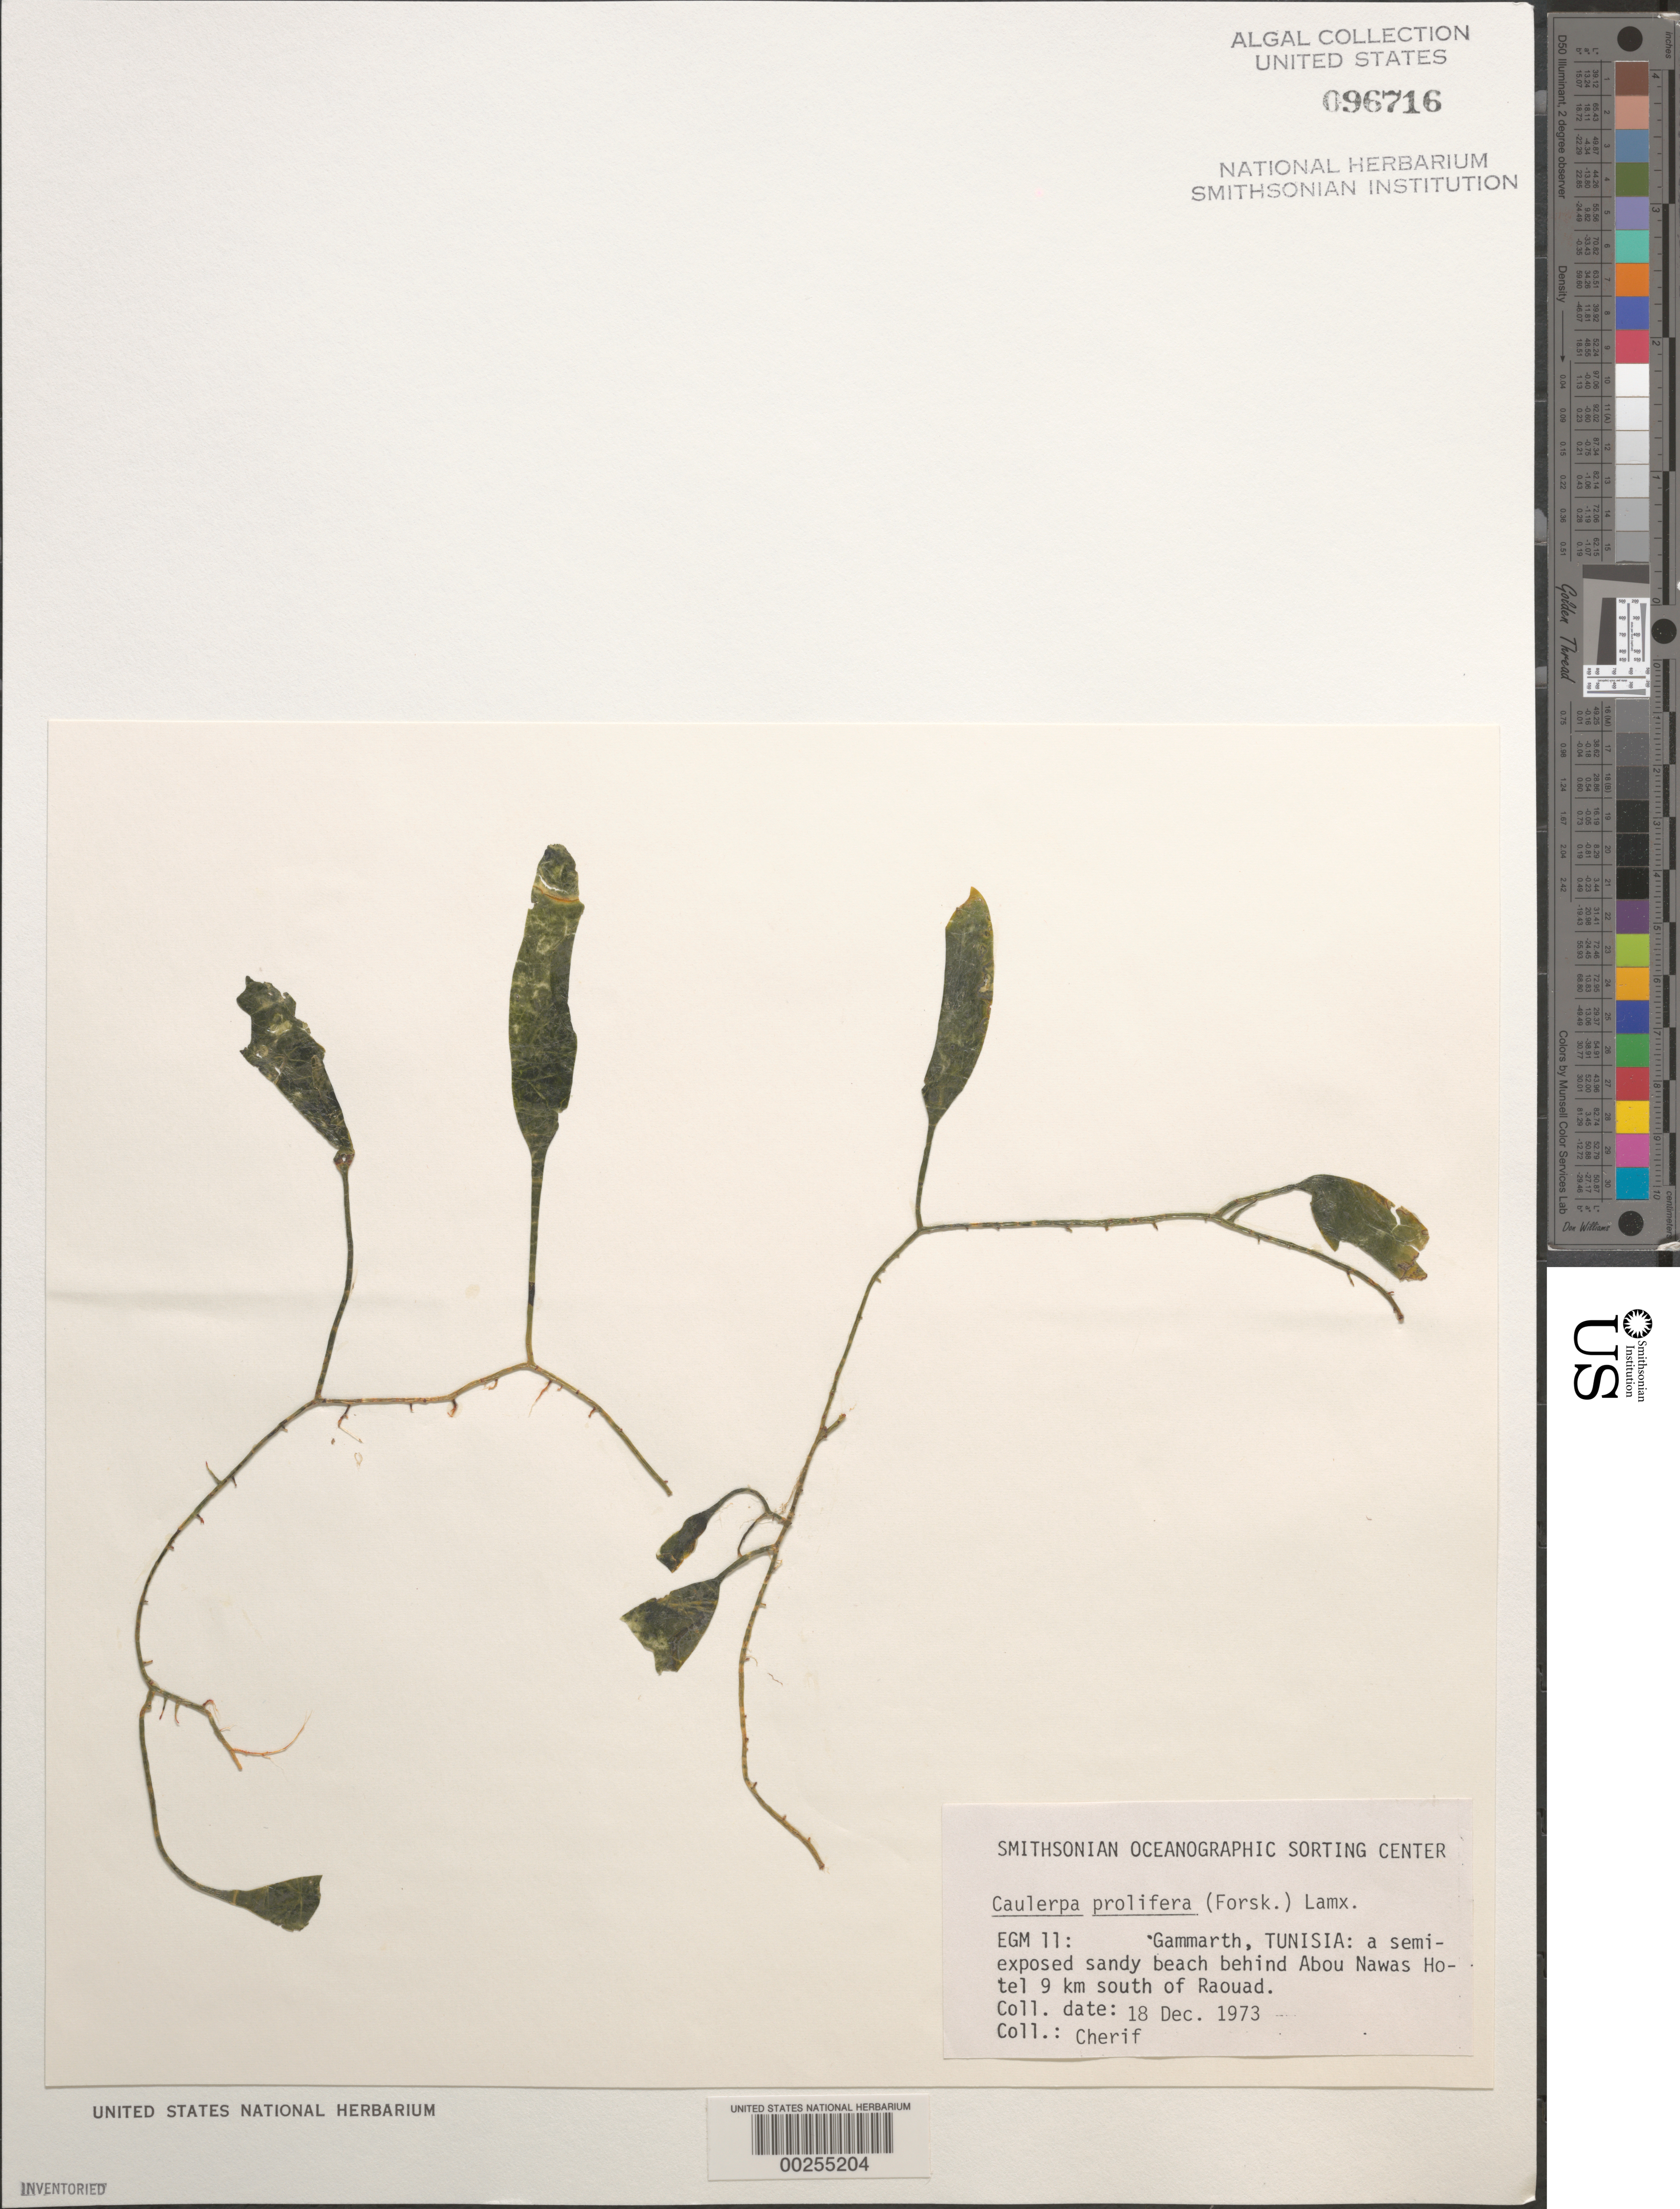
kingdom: Plantae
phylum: Chlorophyta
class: Ulvophyceae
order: Bryopsidales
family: Caulerpaceae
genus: Caulerpa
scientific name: Caulerpa prolifera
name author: (Forssk.) J.V.Lamouroux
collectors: -. Cherif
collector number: EGM 11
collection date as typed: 18 Dec 1973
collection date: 1973-12-18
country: Tunisia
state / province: Tunis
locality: Gammarth, behind Abou Nawas Hotel, 9 km south of Raouad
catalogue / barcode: US 96716